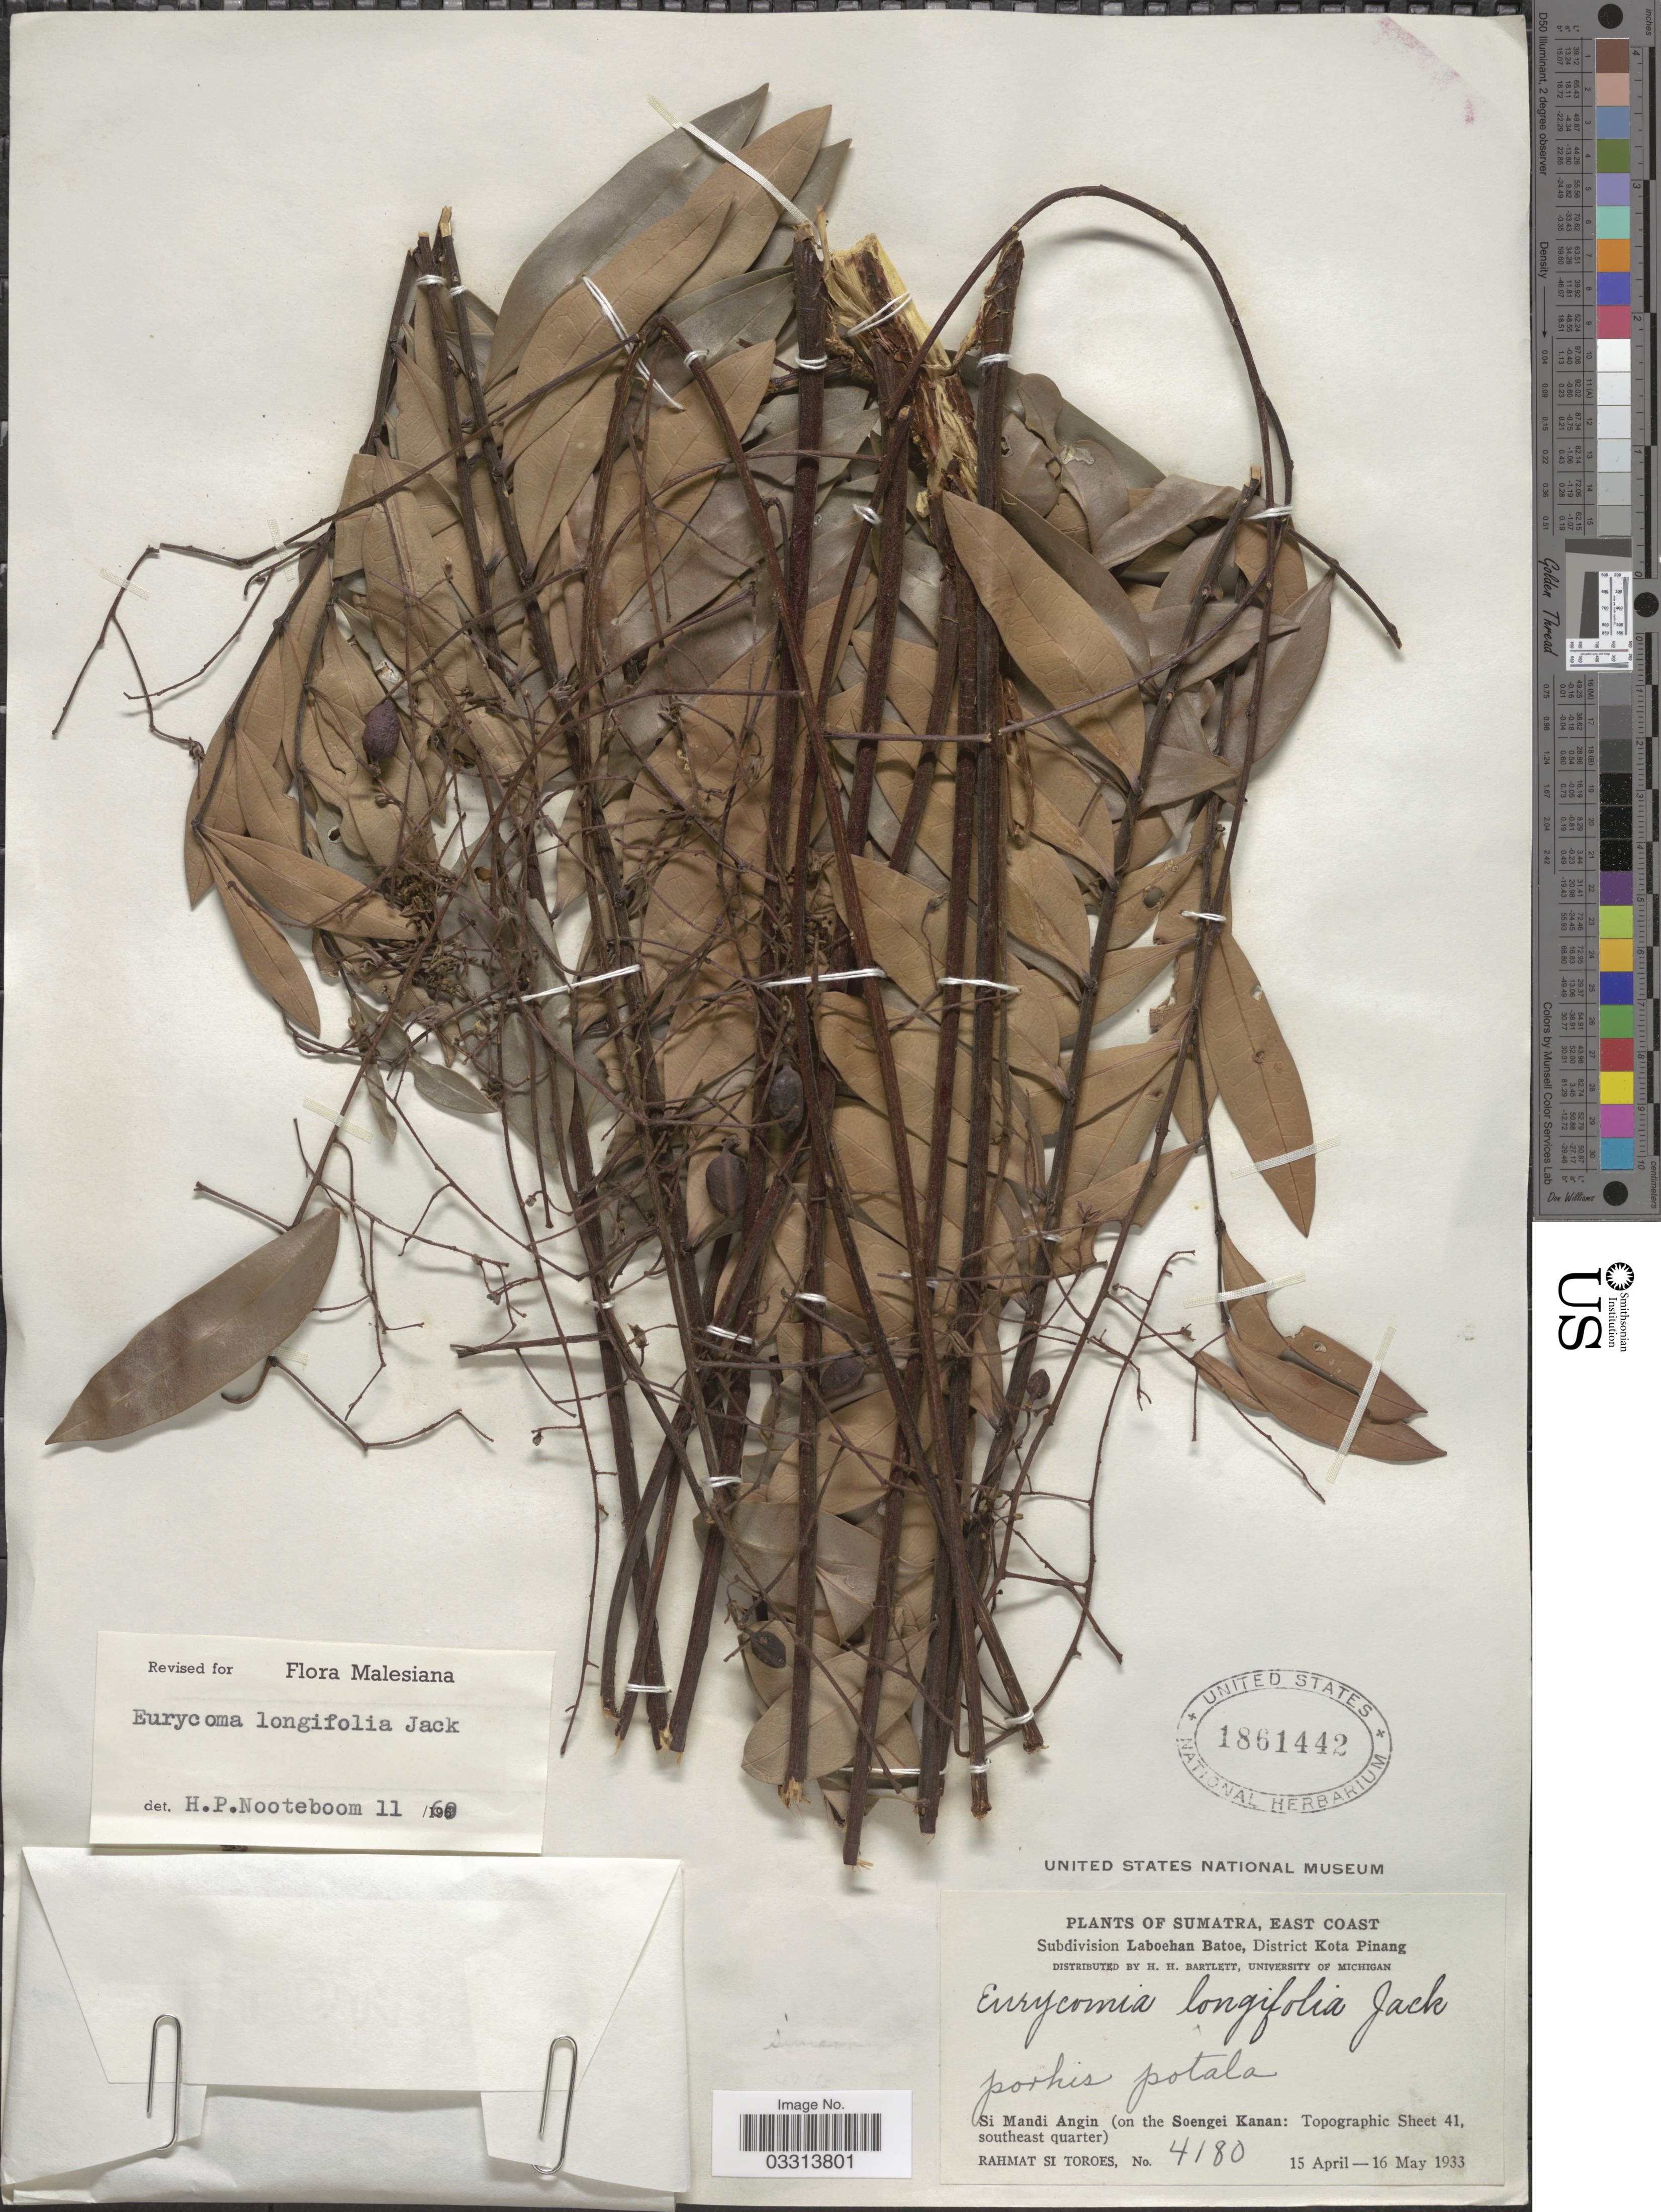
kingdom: Plantae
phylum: Tracheophyta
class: Magnoliopsida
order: Sapindales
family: Simaroubaceae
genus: Eurycoma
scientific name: Eurycoma apiculata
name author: A.W. Benn.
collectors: Rahmat Si Boeea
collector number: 4180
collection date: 1933-04-15/1933-05-16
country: Indonesia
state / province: Sumatra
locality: East Coast, Subdivision Laboehan Batoe, District Kota Pinang, Si Mandi Angin (on the Soengei Kanan: Topographic Sheet 41, southeast quarter).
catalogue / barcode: US 1861442